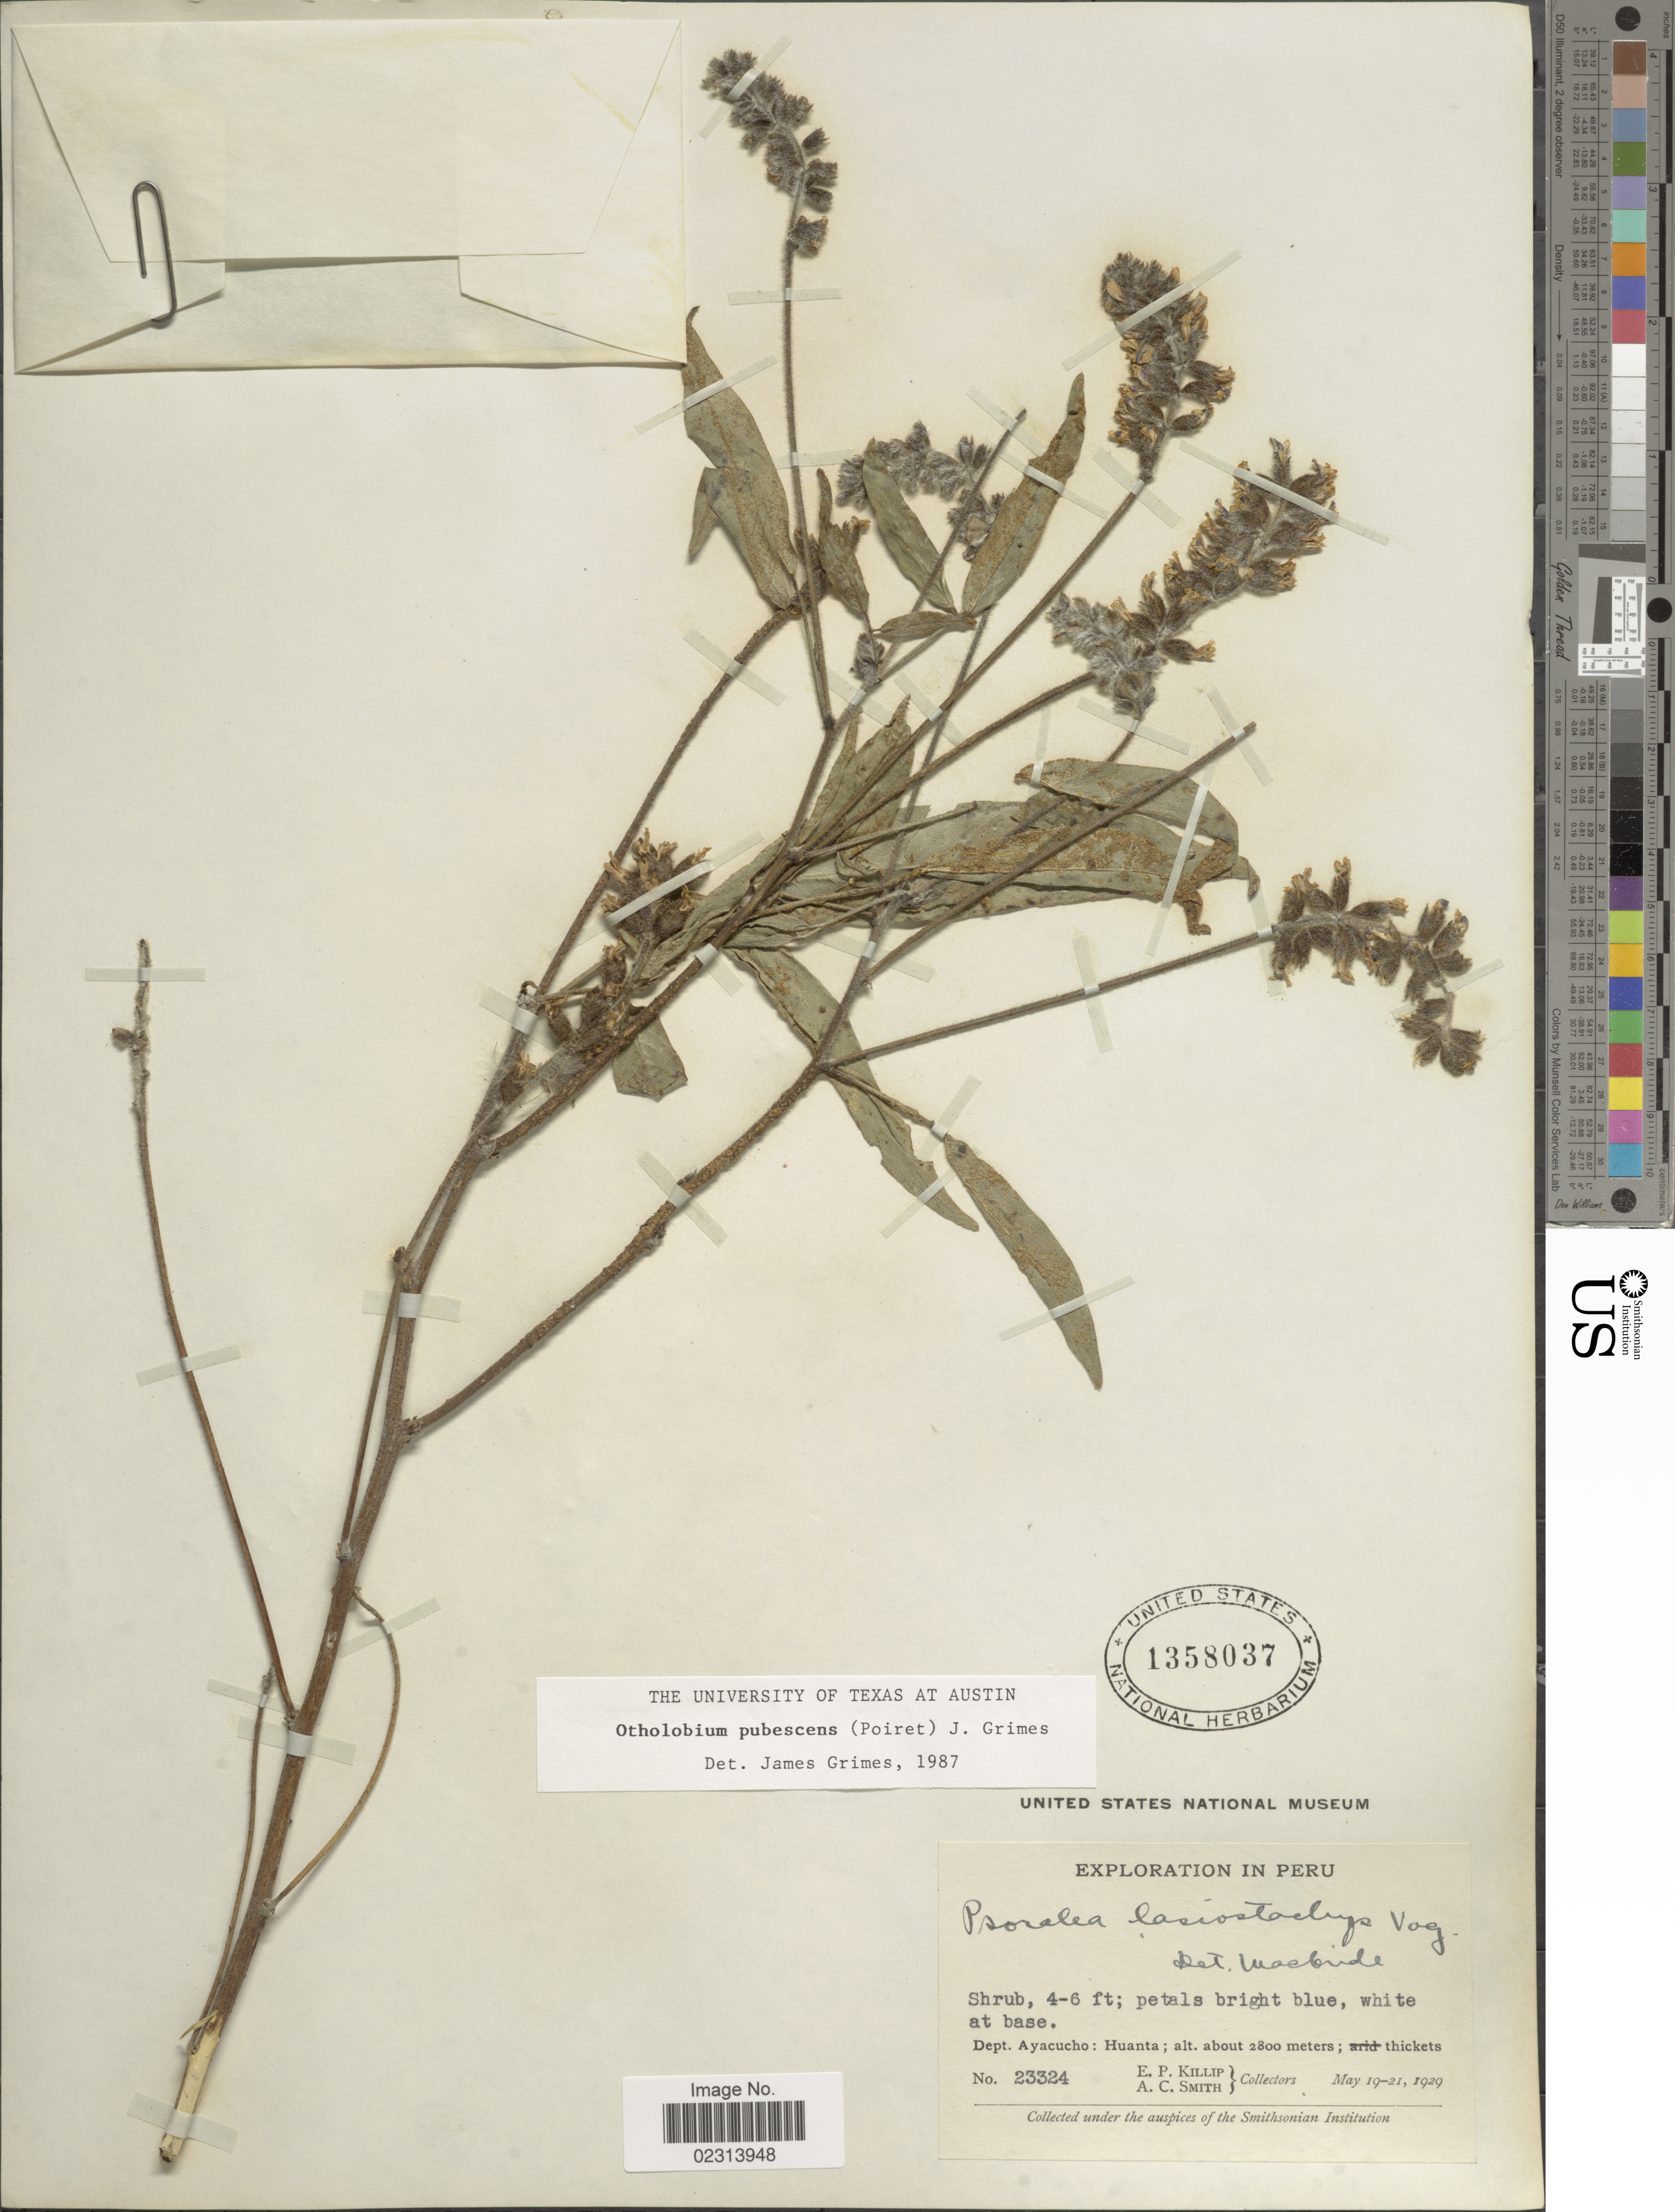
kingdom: Plantae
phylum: Tracheophyta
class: Magnoliopsida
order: Fabales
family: Fabaceae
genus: Otholobium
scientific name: Otholobium pubescens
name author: (Poir.) J.W. Grimes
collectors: E. P. Killip & A. C. Smith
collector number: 23324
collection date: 1929-05-19/1929-05-21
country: Peru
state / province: Ayacucho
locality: Dept. Ayacucho: Huanta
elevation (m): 2800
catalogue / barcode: US 1358037